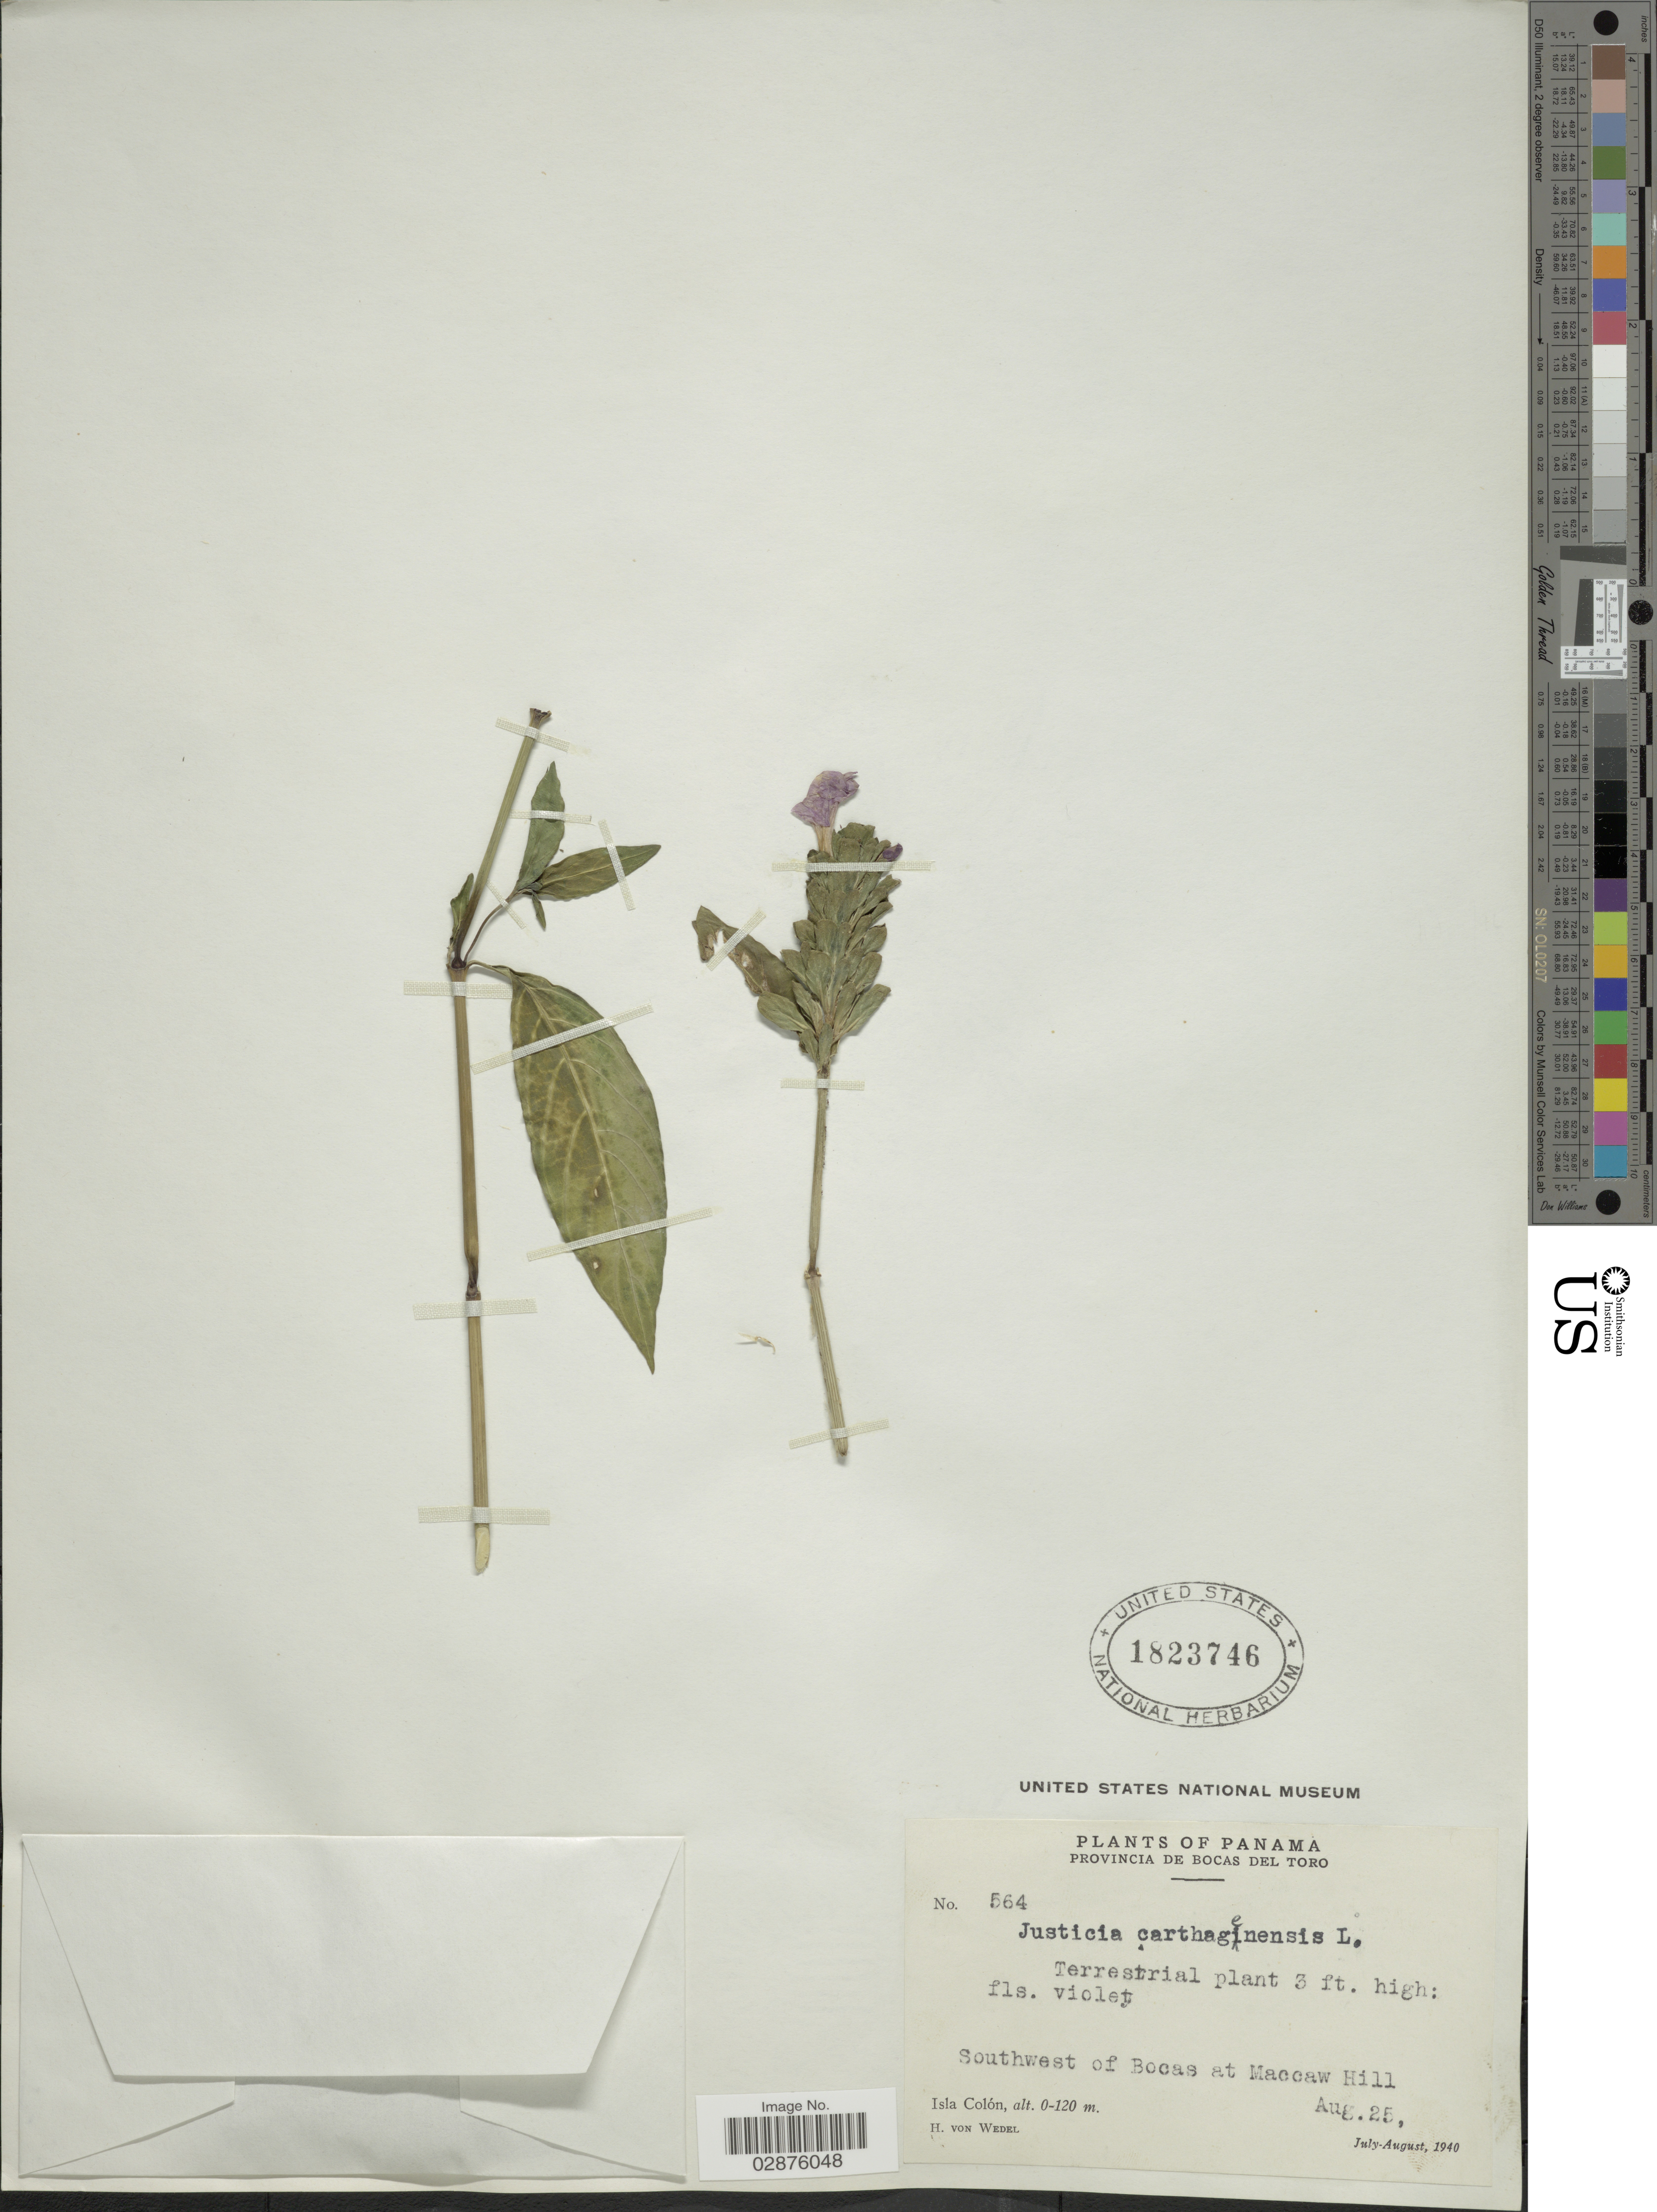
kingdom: Plantae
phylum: Tracheophyta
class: Magnoliopsida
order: Lamiales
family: Acanthaceae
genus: Justicia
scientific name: Justicia carthaginensis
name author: Jacq.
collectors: H. von Wedel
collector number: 564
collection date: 1940-08-25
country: Panama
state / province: Bocas del Toro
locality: Provincia de Bocas del Toro, Southwest of Bocas at Maccaw Hill, Isla Colón.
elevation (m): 0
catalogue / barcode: US 1823746